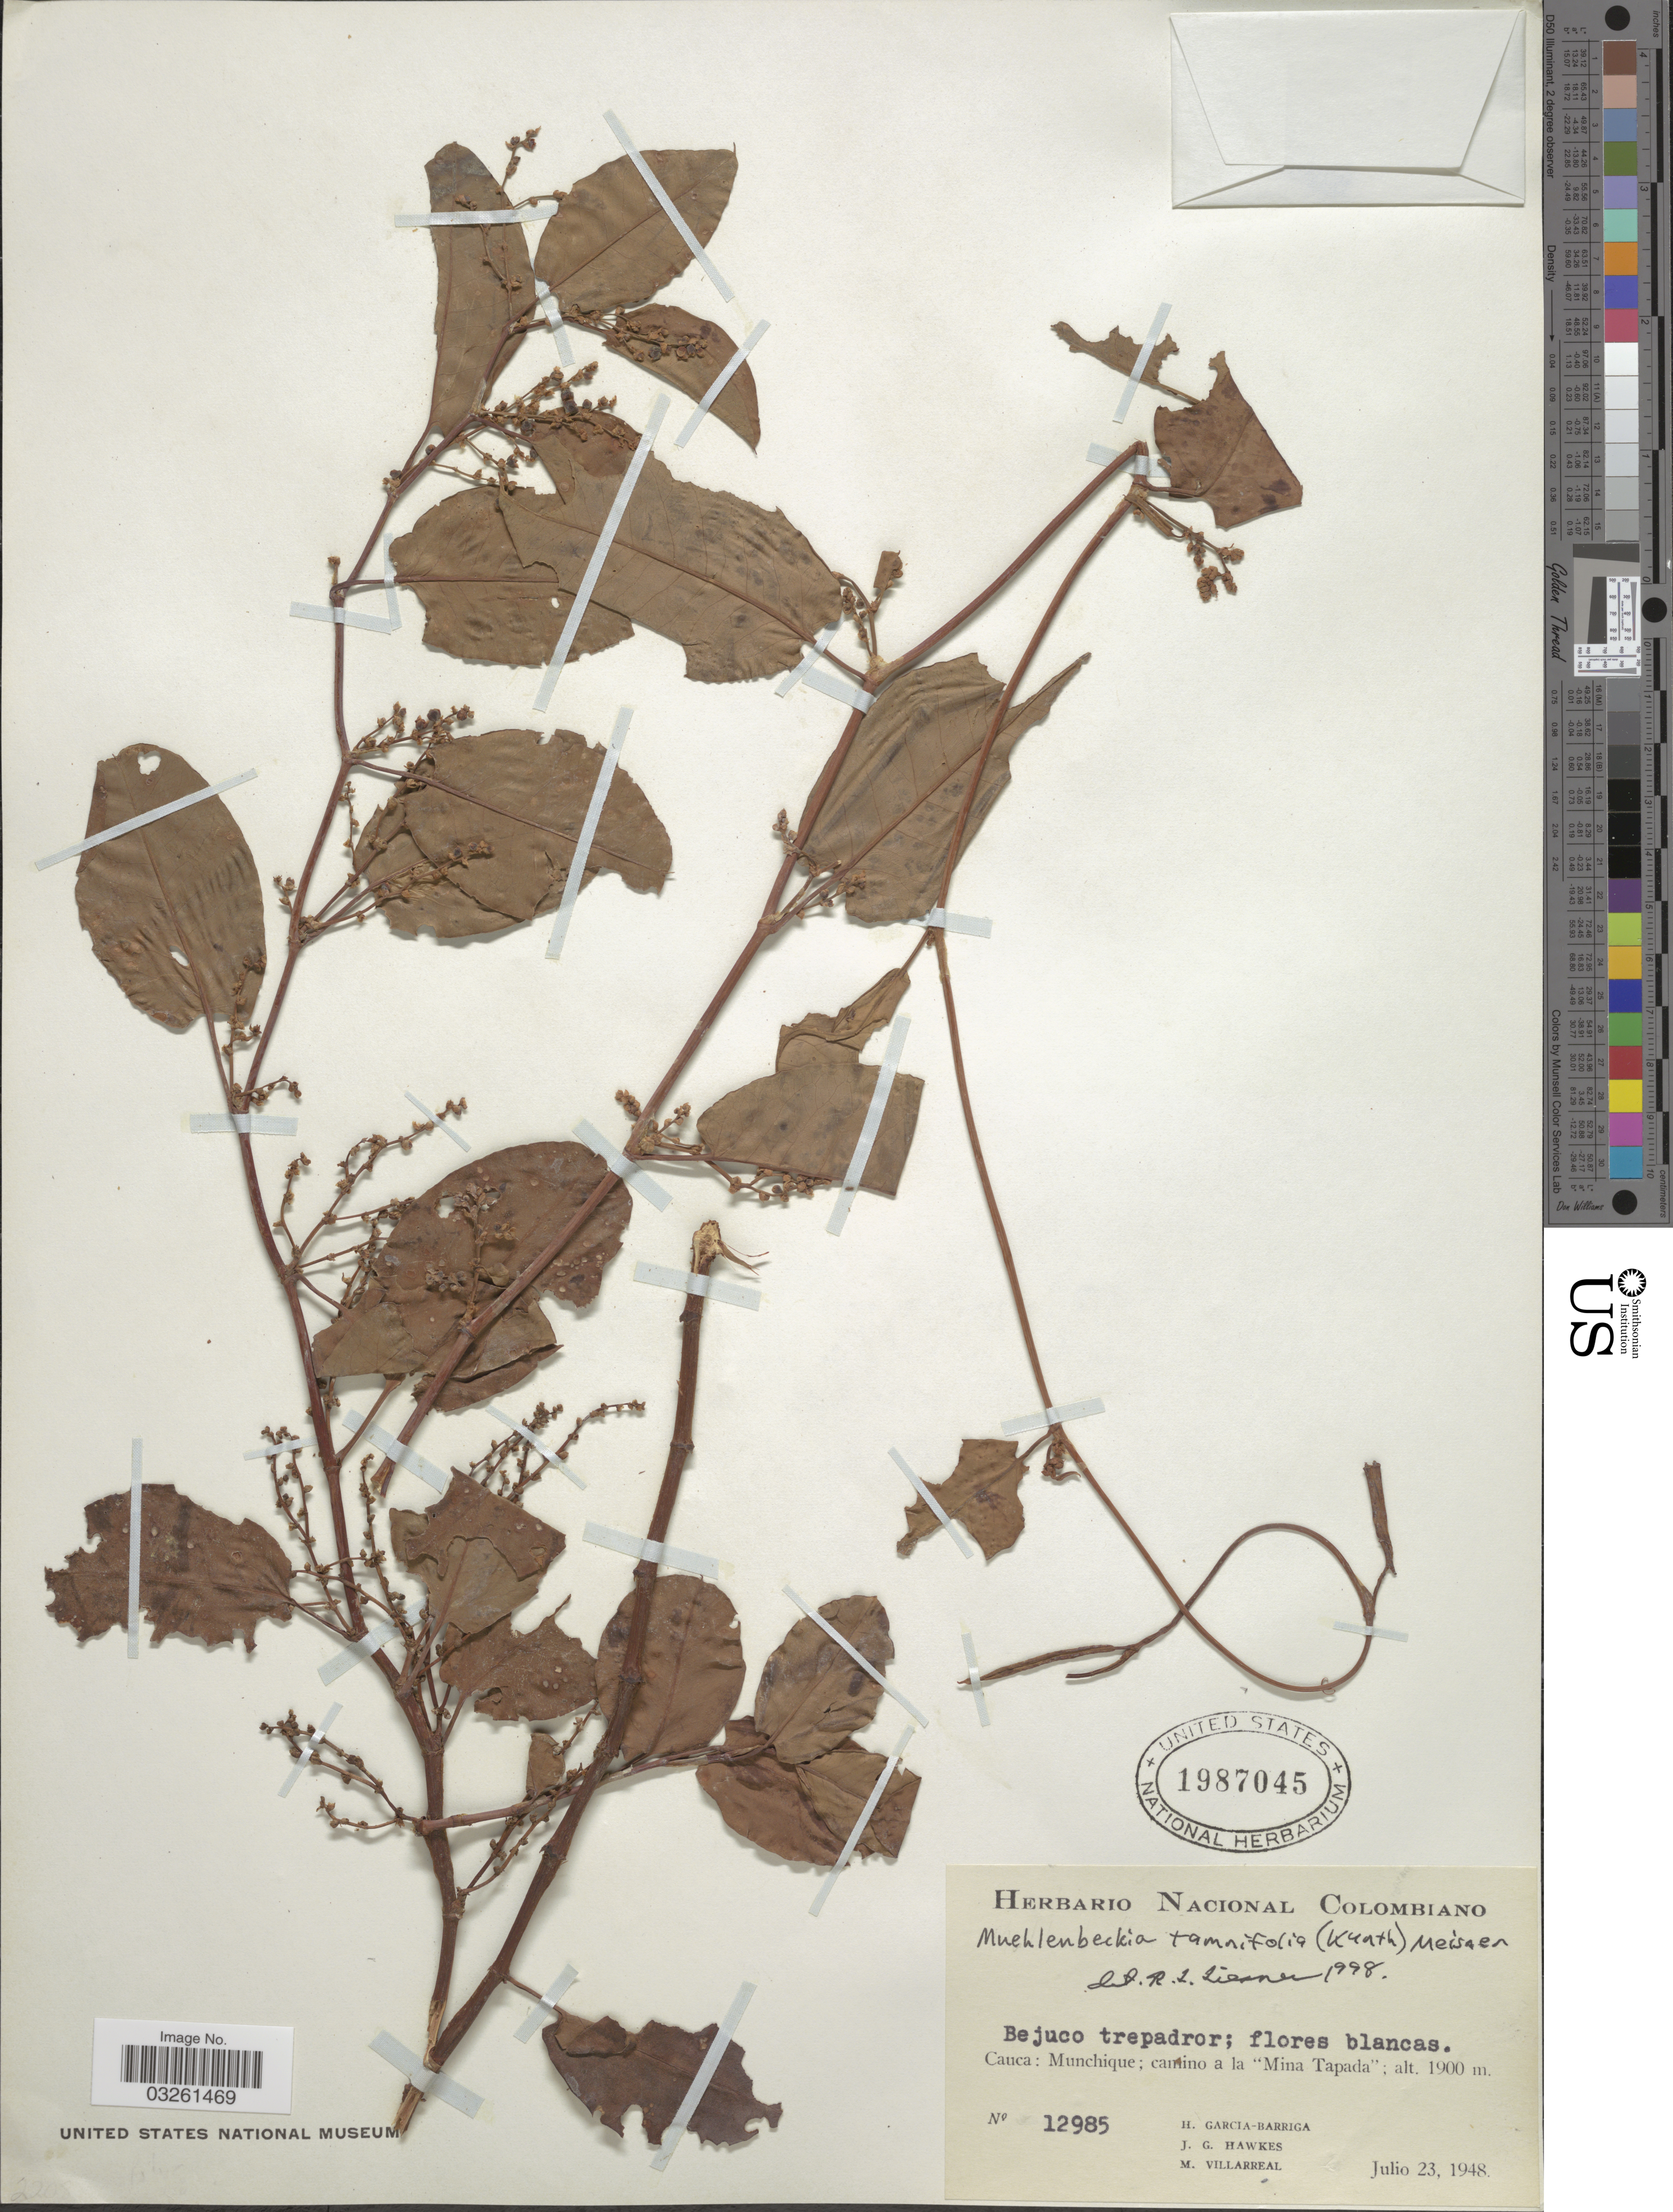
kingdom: Plantae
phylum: Tracheophyta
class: Magnoliopsida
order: Caryophyllales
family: Polygonaceae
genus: Muehlenbeckia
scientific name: Muehlenbeckia tamnifolia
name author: (Kunth) Meisn.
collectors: H. García Barriga, J. Hawkes & M. Villarreal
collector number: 12985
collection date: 1948-07-23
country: Colombia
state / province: Cauca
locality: Munchique; camino a la "Mina Tapada".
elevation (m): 1900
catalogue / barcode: US 1987045